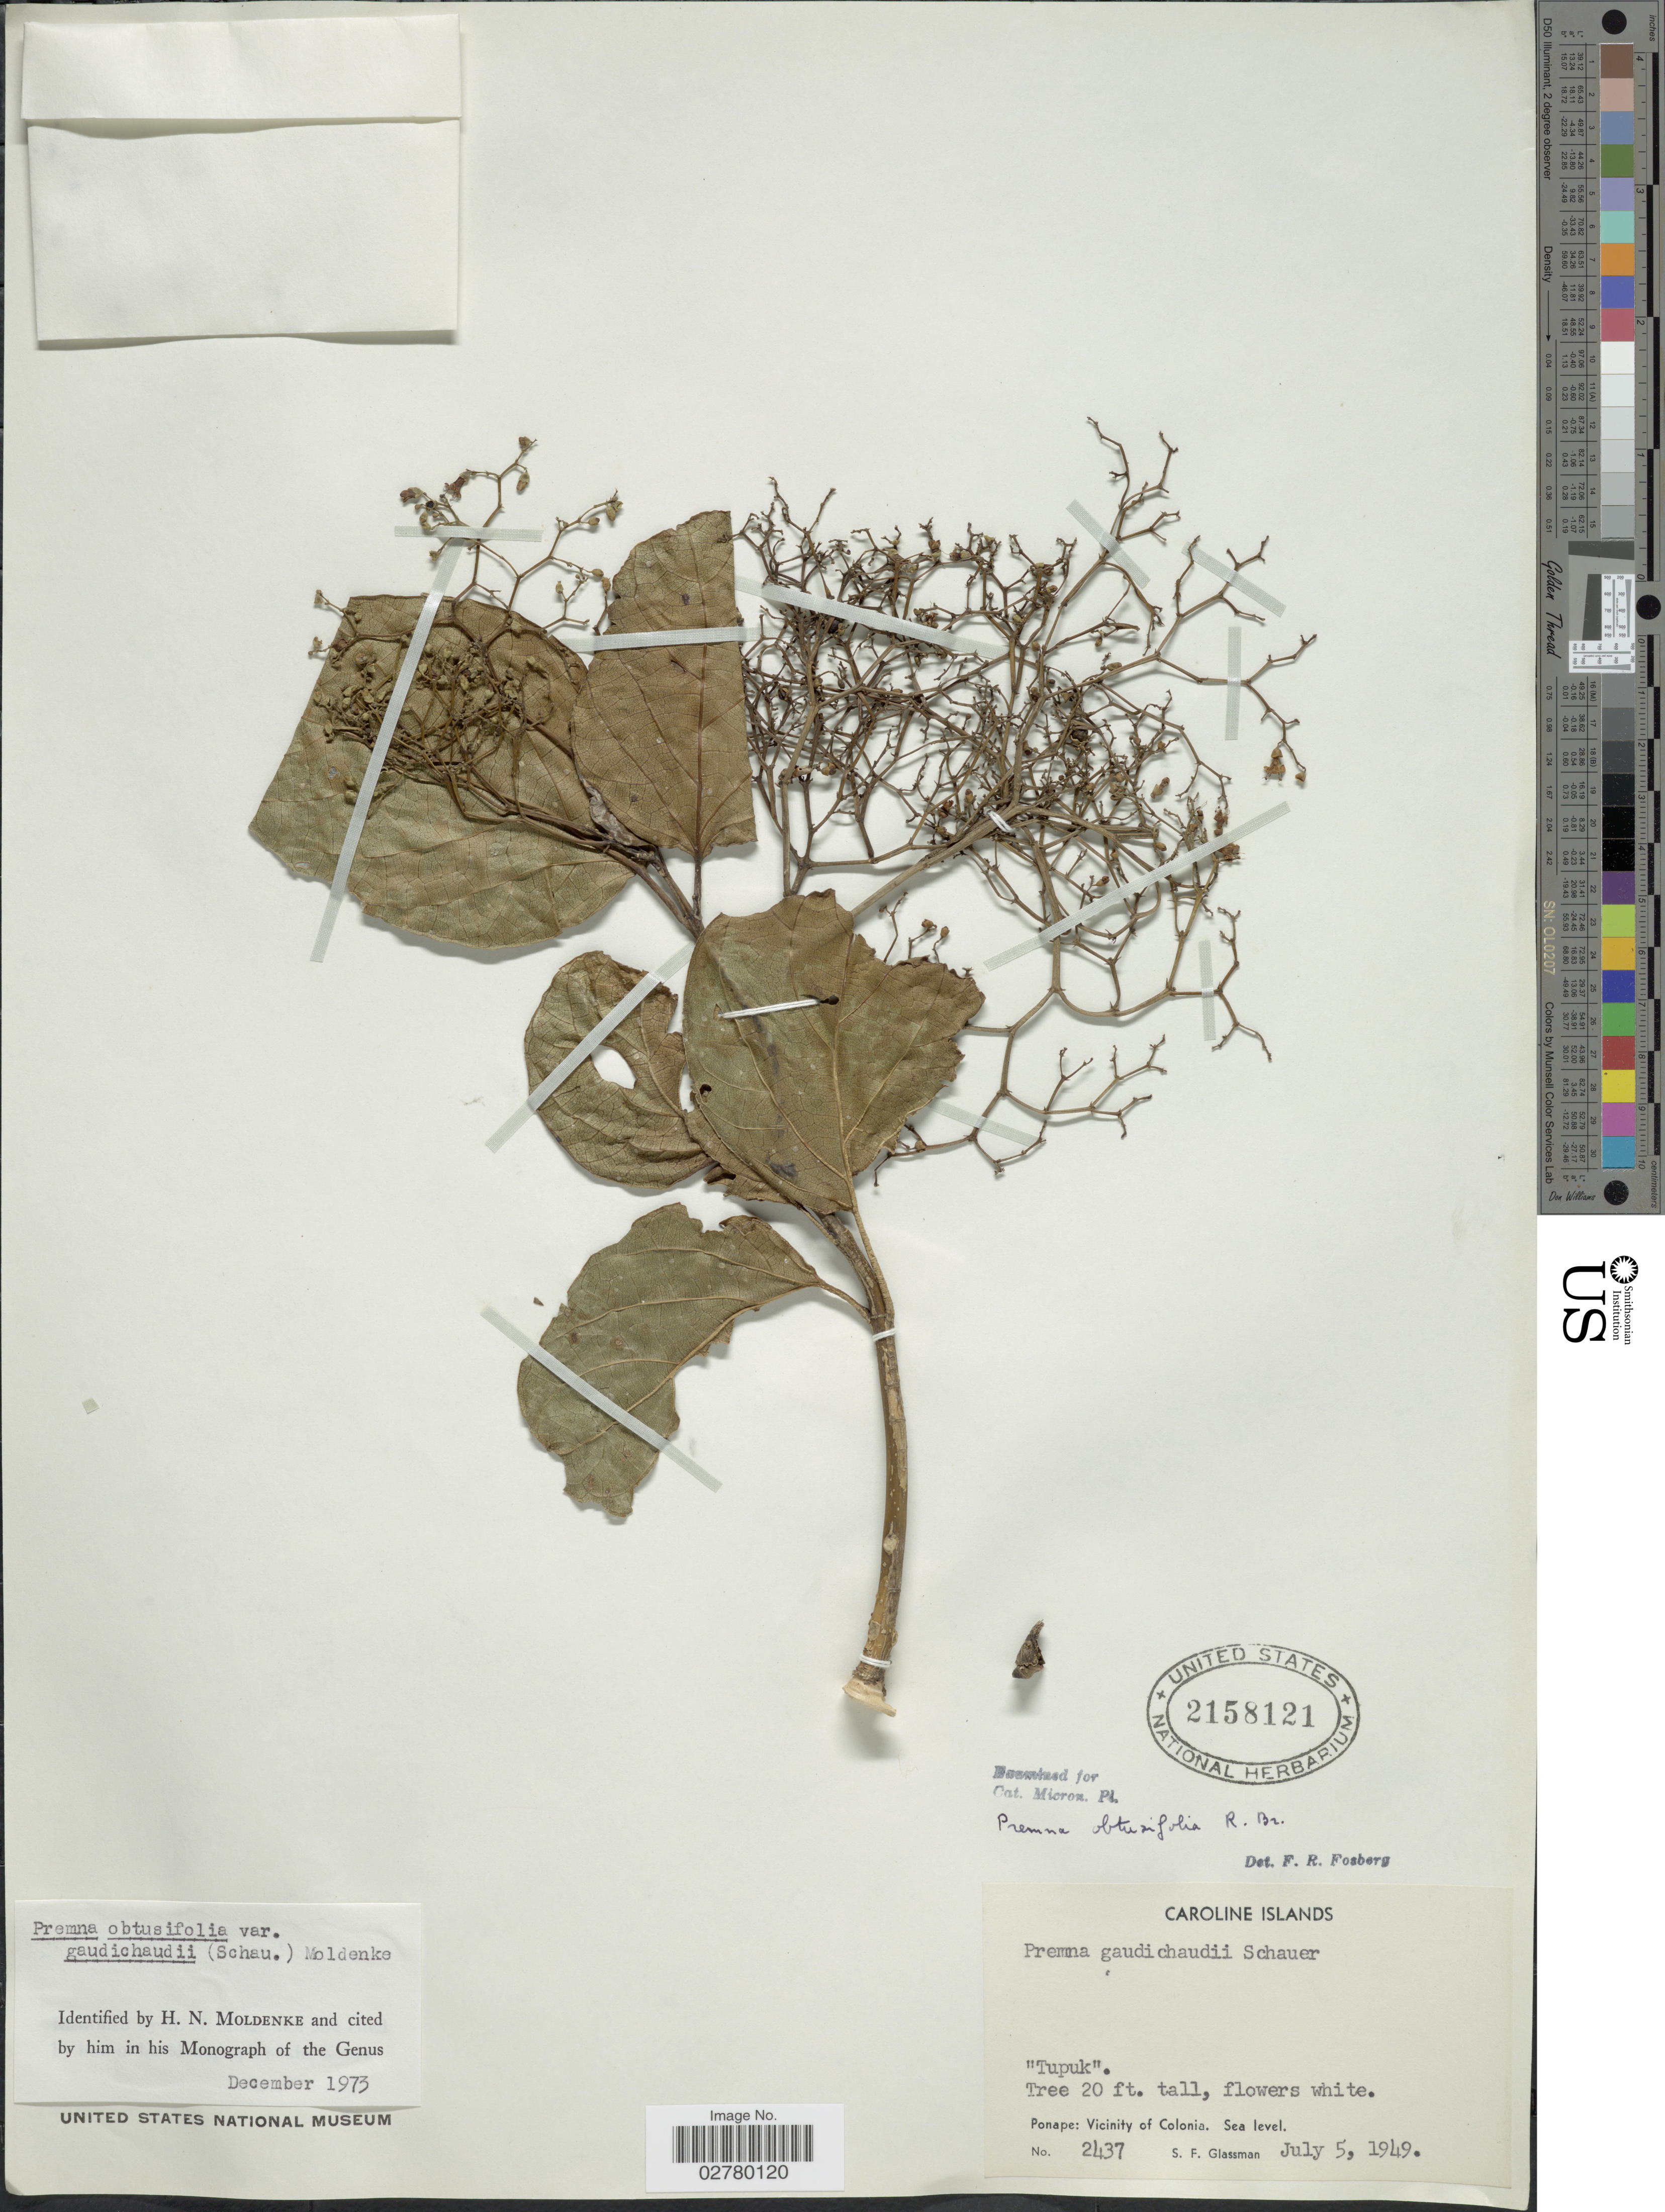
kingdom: Plantae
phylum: Tracheophyta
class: Magnoliopsida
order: Lamiales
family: Lamiaceae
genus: Premna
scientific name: Premna obtusifolia var. gaudichaudii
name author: (Schauer) Moldenke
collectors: S. F. Glassman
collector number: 2437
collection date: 1949-07-05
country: Micronesia, Federated States of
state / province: Pohnpei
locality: Caroline Islands. Ponape: Vicinity of Colonia.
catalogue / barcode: US 2158121